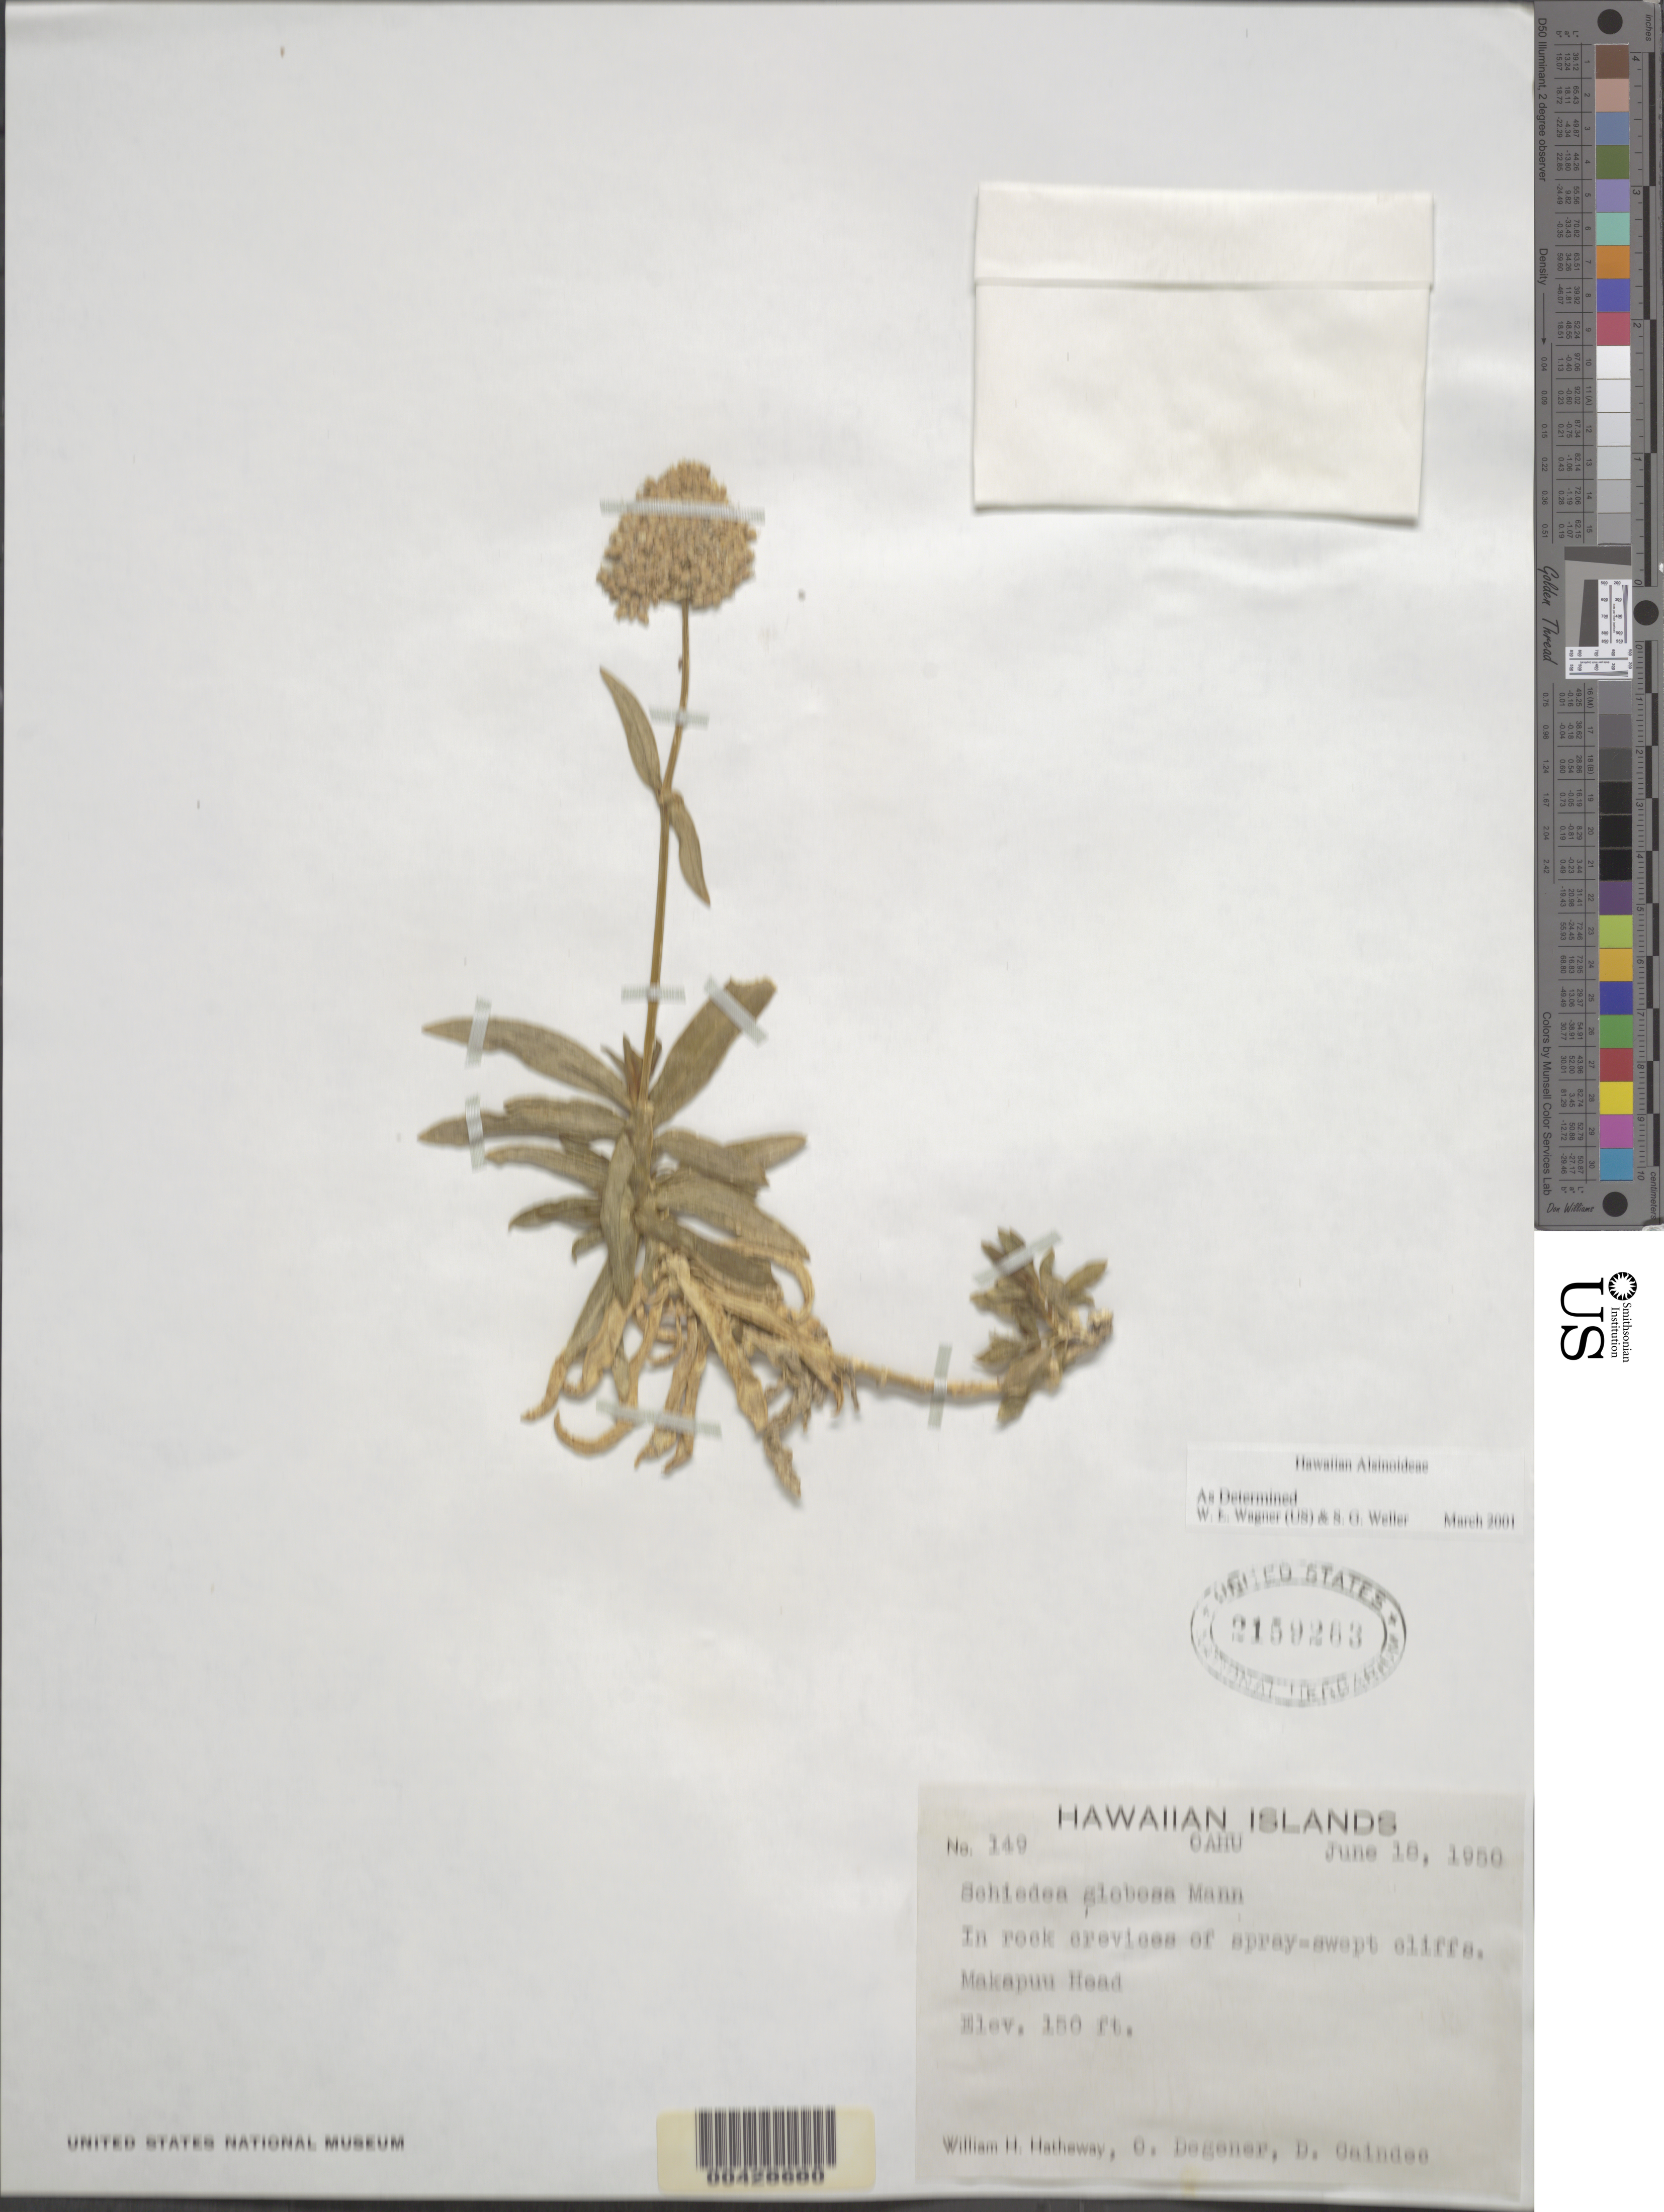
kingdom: Plantae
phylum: Tracheophyta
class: Magnoliopsida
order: Caryophyllales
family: Caryophyllaceae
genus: Schiedea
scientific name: Schiedea globosa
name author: H. Mann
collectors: W. H. Hatheway, O. Degener & C. Caindec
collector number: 149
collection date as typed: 18 Jun 1950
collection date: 1950-06-18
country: United States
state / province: Hawaii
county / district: Honolulu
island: Oahu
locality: Makapuu Head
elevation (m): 492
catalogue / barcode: US 2159263